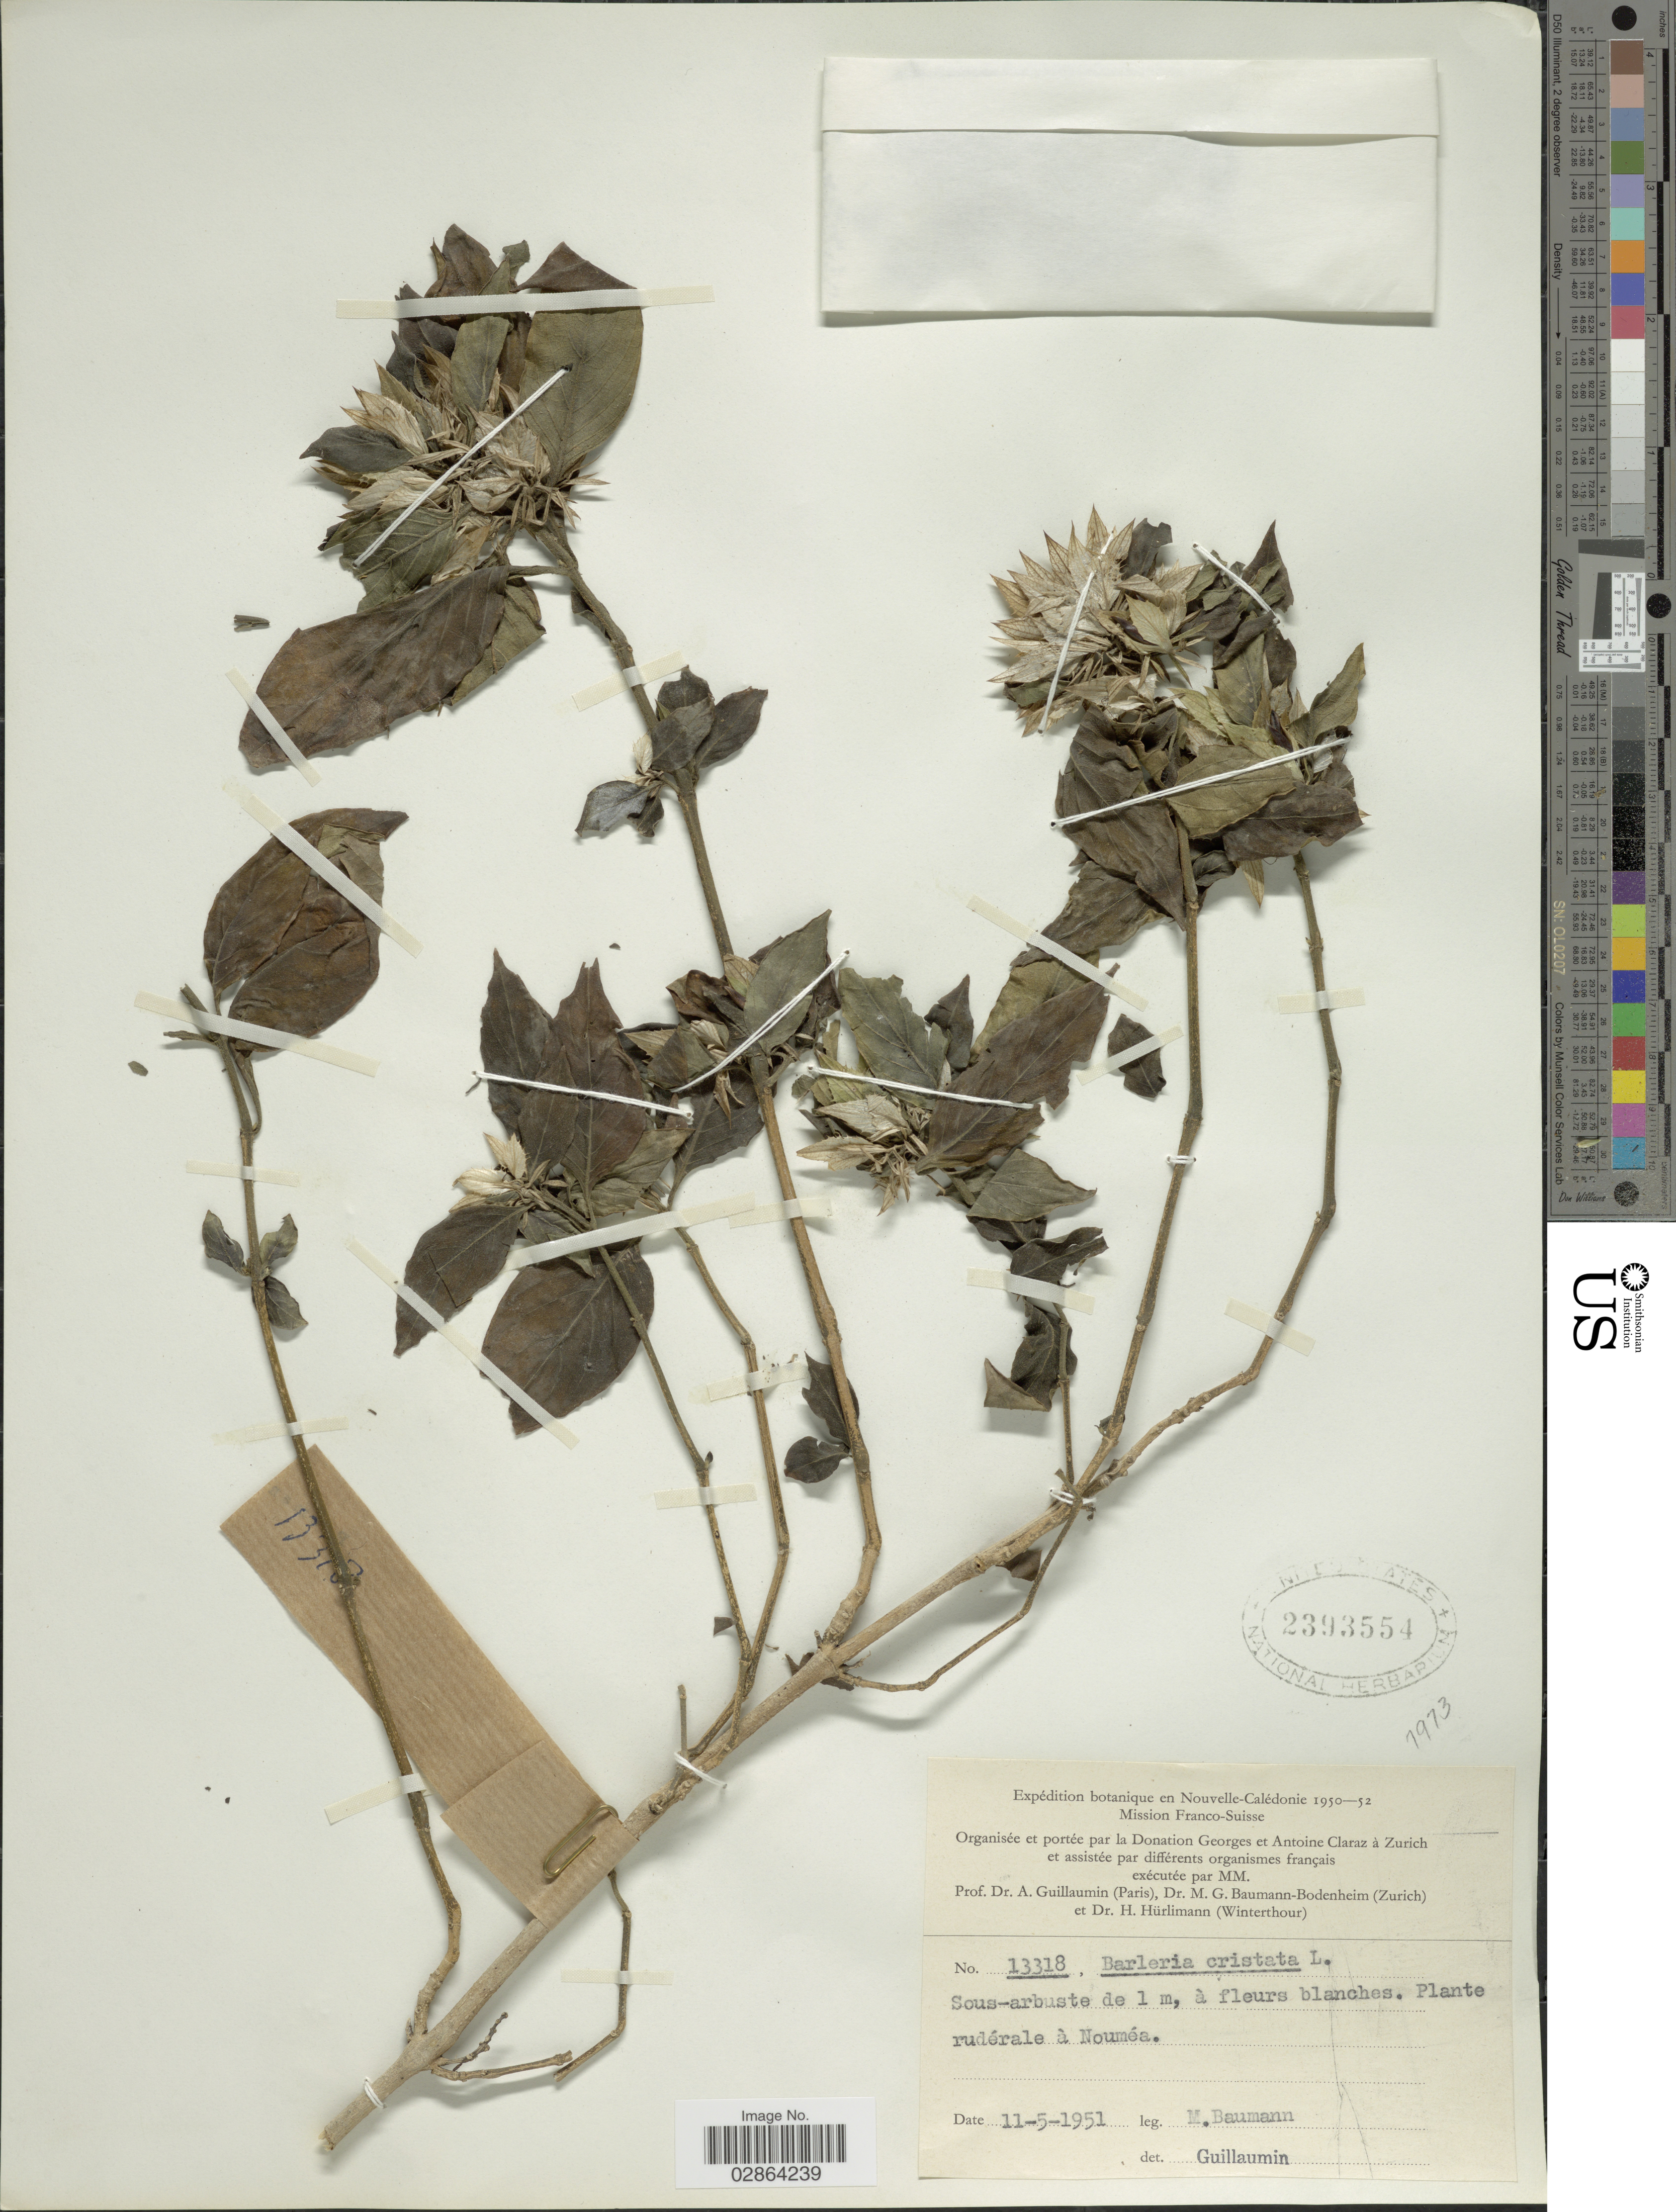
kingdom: Plantae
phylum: Tracheophyta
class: Magnoliopsida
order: Lamiales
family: Acanthaceae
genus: Barleria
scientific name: Barleria cristata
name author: L.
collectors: M. Baumann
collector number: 13318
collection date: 1951-05-11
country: New Caledonia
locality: Nouvelle-Calédonie, Plante rudérale à Nouméa.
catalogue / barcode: US 2393554